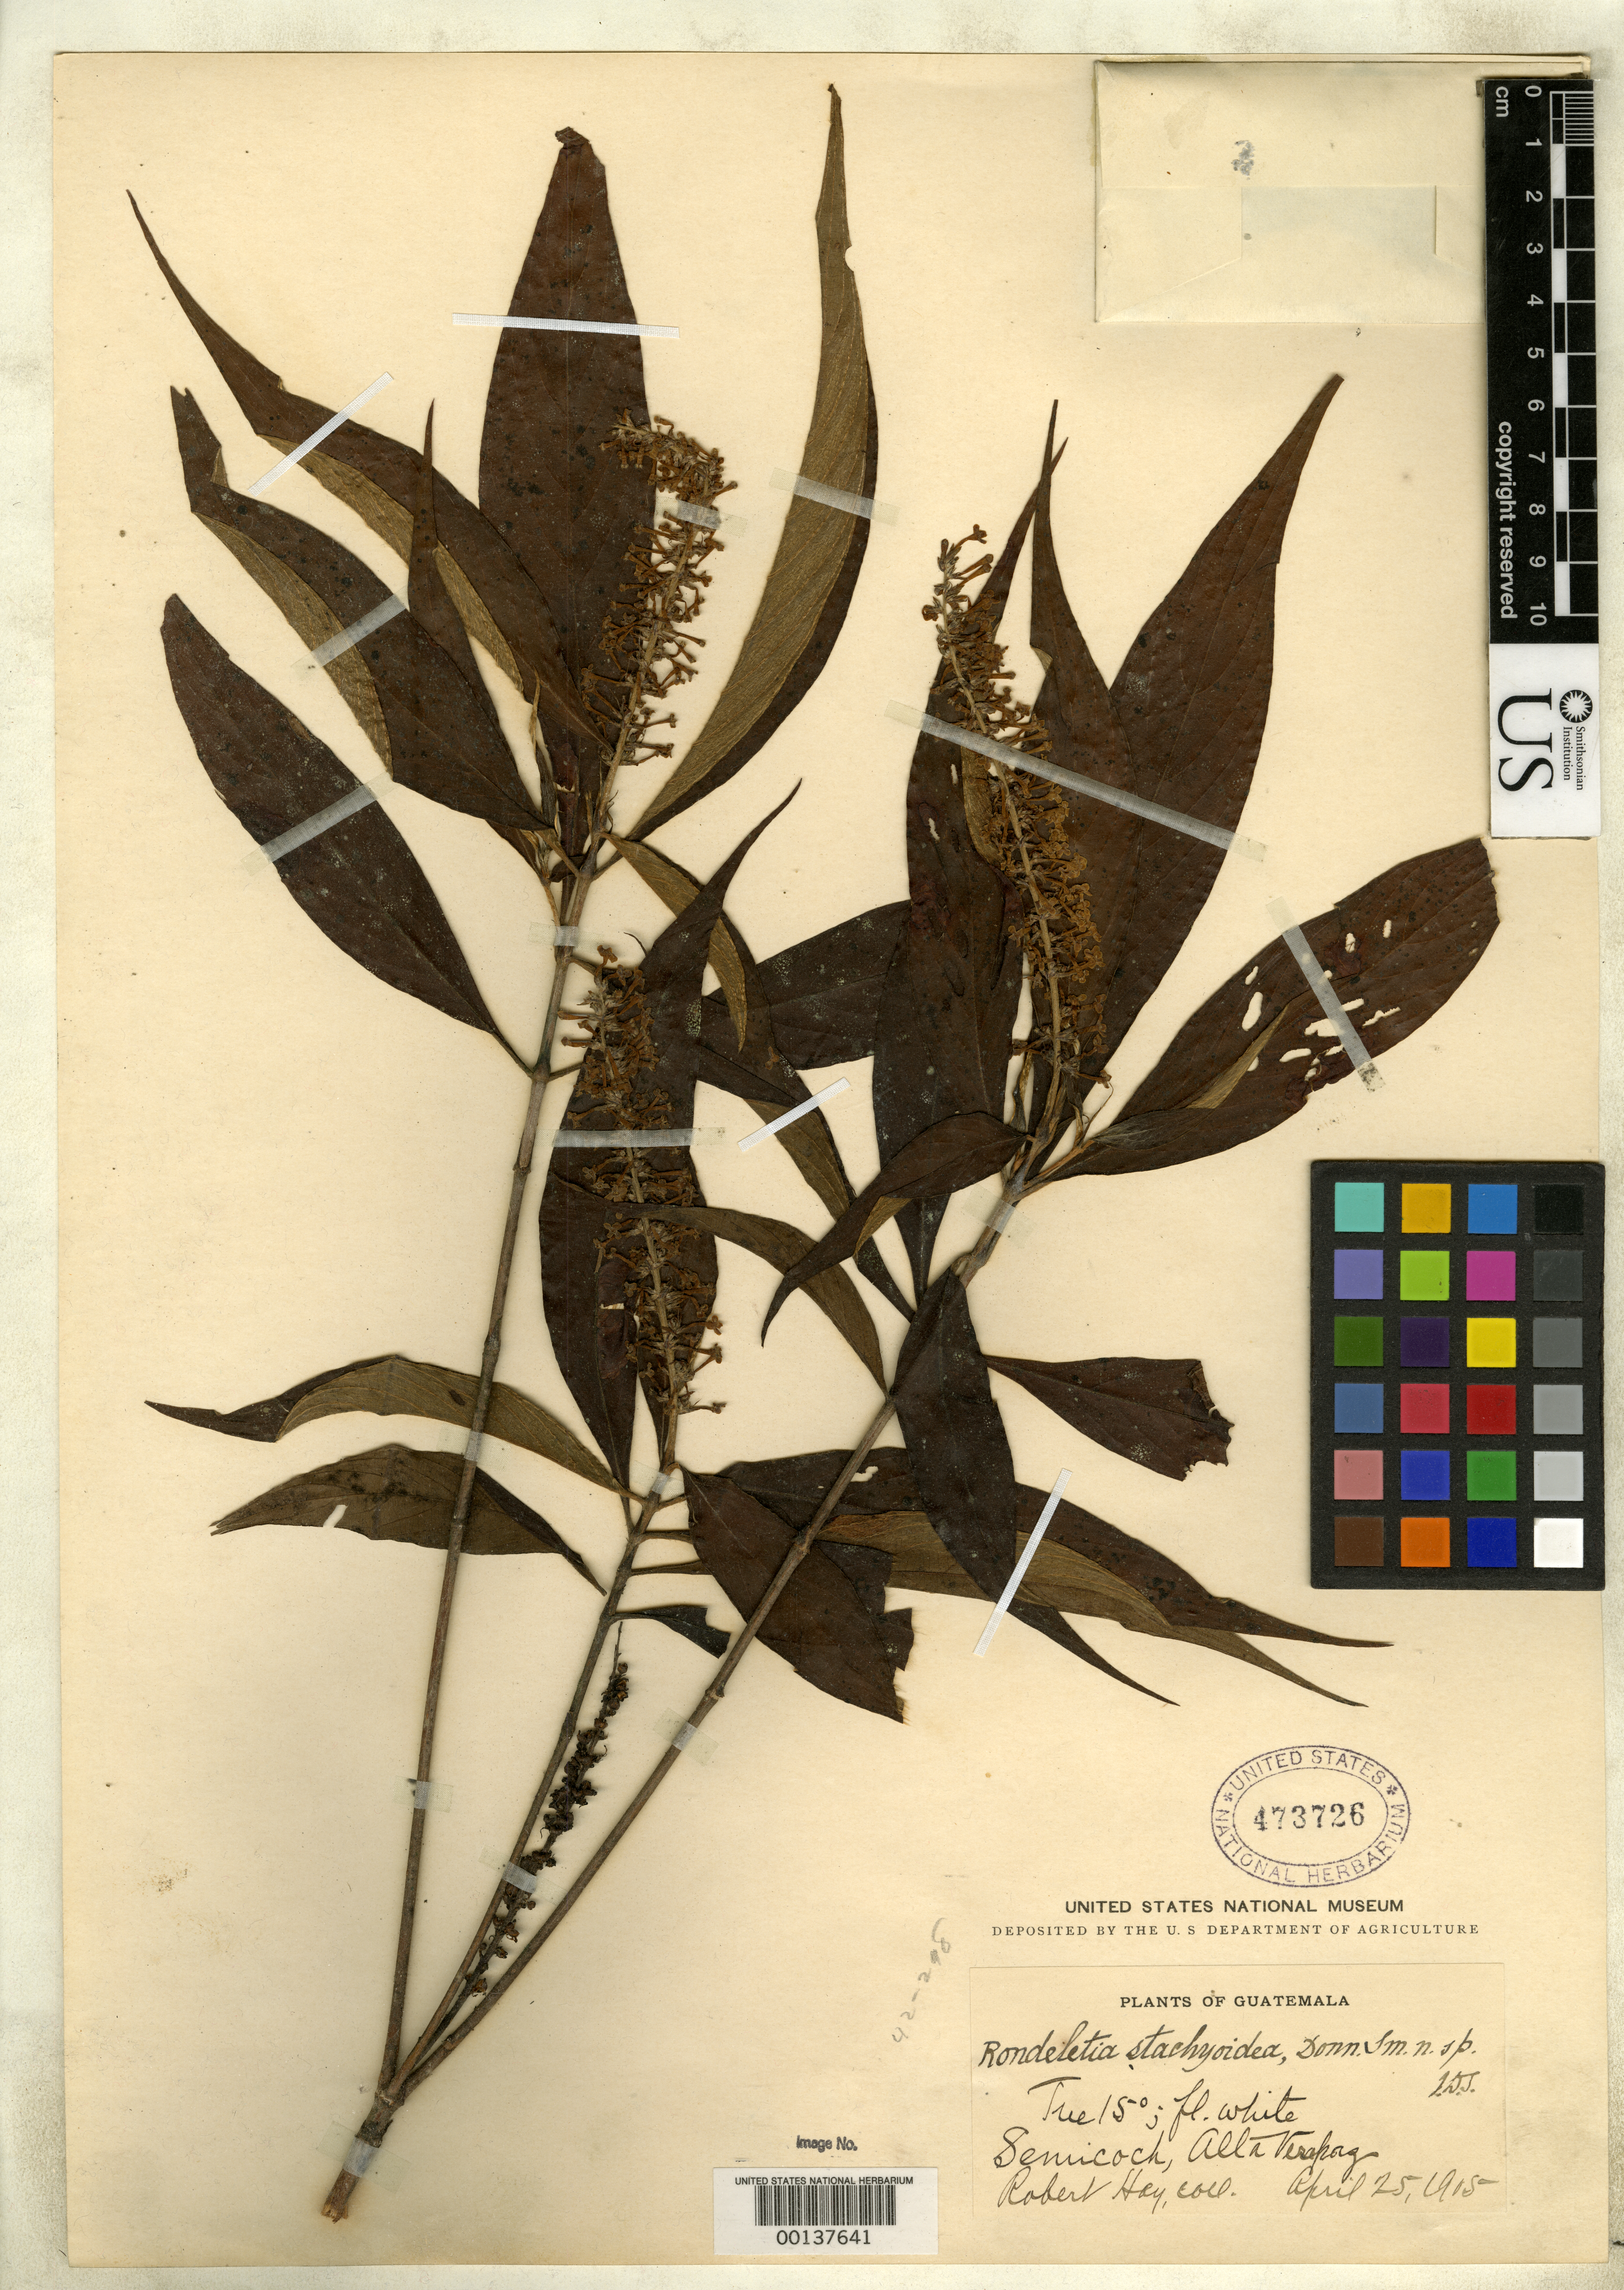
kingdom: Plantae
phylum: Tracheophyta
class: Magnoliopsida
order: Gentianales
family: Rubiaceae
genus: Rondeletia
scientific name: Rondeletia stachyoidea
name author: Donn. Sm.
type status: Type Collection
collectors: R. H. Hay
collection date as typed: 25 Apr 1905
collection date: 1905-04-25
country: Guatemala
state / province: Alta Verapaz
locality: Semicoch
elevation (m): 600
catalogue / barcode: US 473726